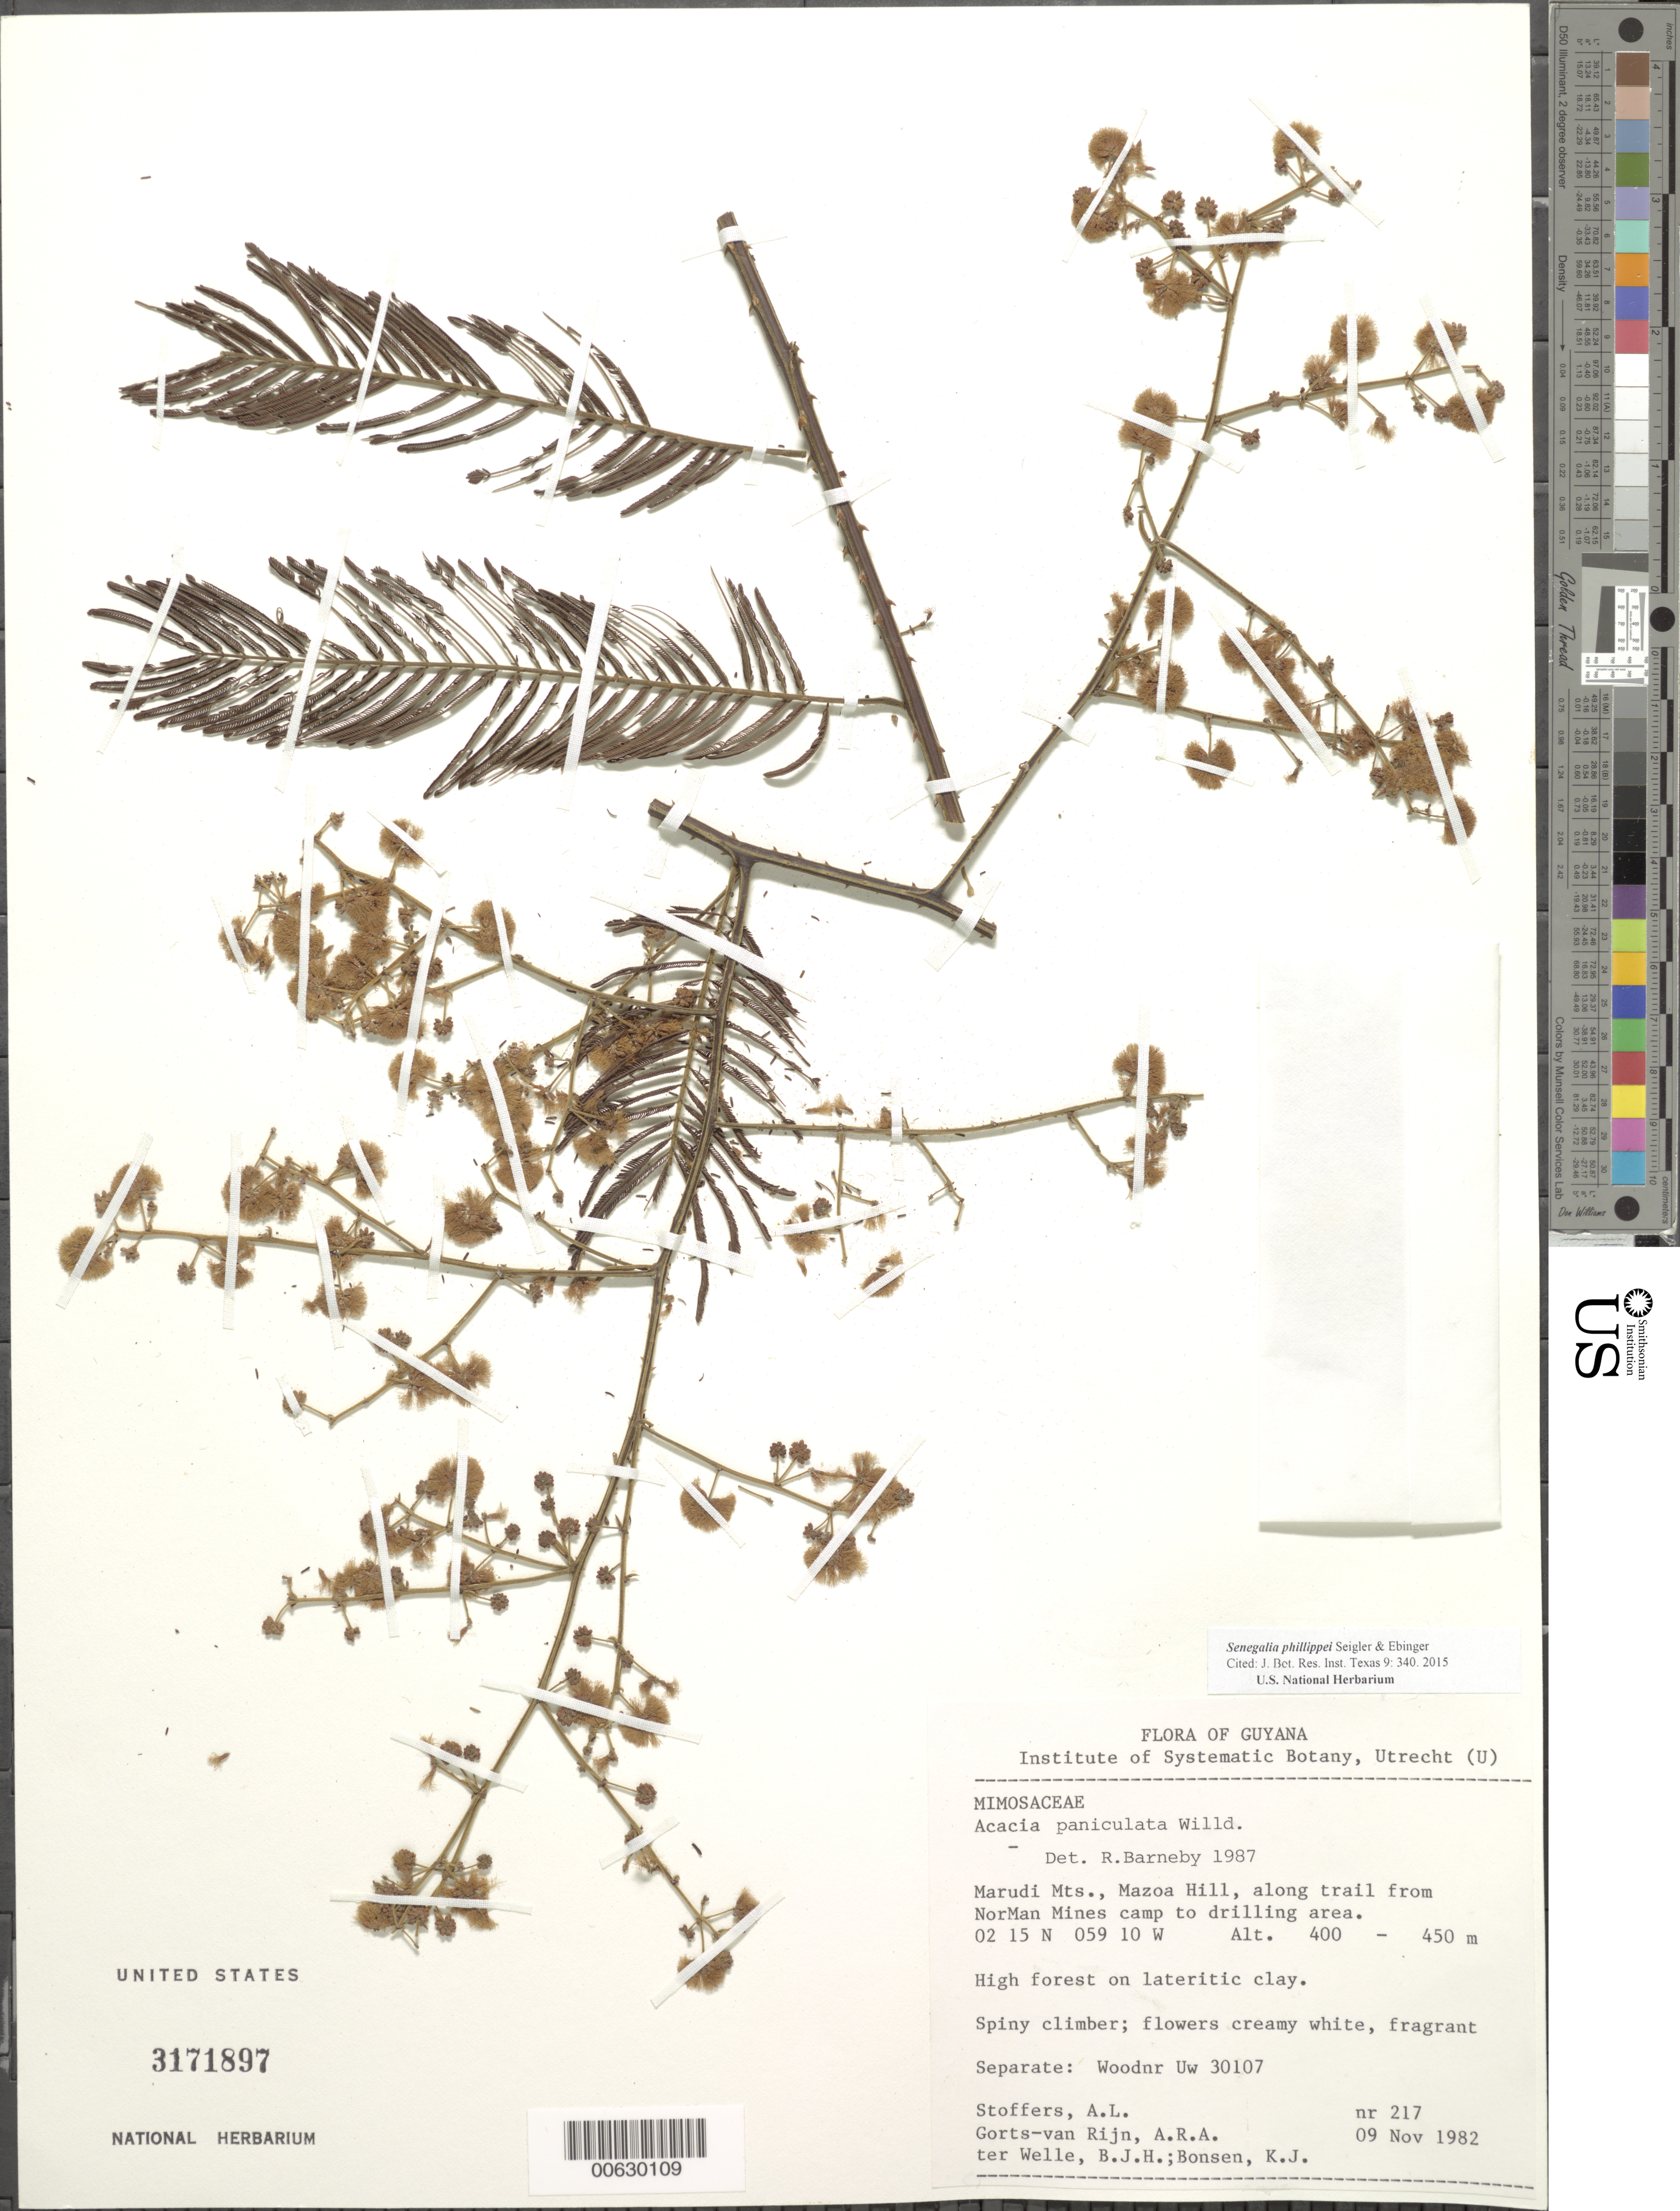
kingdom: Plantae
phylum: Tracheophyta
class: Magnoliopsida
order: Fabales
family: Fabaceae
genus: Senegalia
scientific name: Senegalia phillippei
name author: Seigler & Ebinger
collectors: A. Stoffers, A. .R. A. Görts-van Rijn, B. Welle & K. Bonsen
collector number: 217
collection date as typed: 9-Nov-82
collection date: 1982-11-09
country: Guyana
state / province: U. Takutu-U. Essequibo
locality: Marudi Mts., Mazoa Hill, along trail from NorMan Mines camp to drilling area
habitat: High forest on lateritic clay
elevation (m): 400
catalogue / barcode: US 3171897